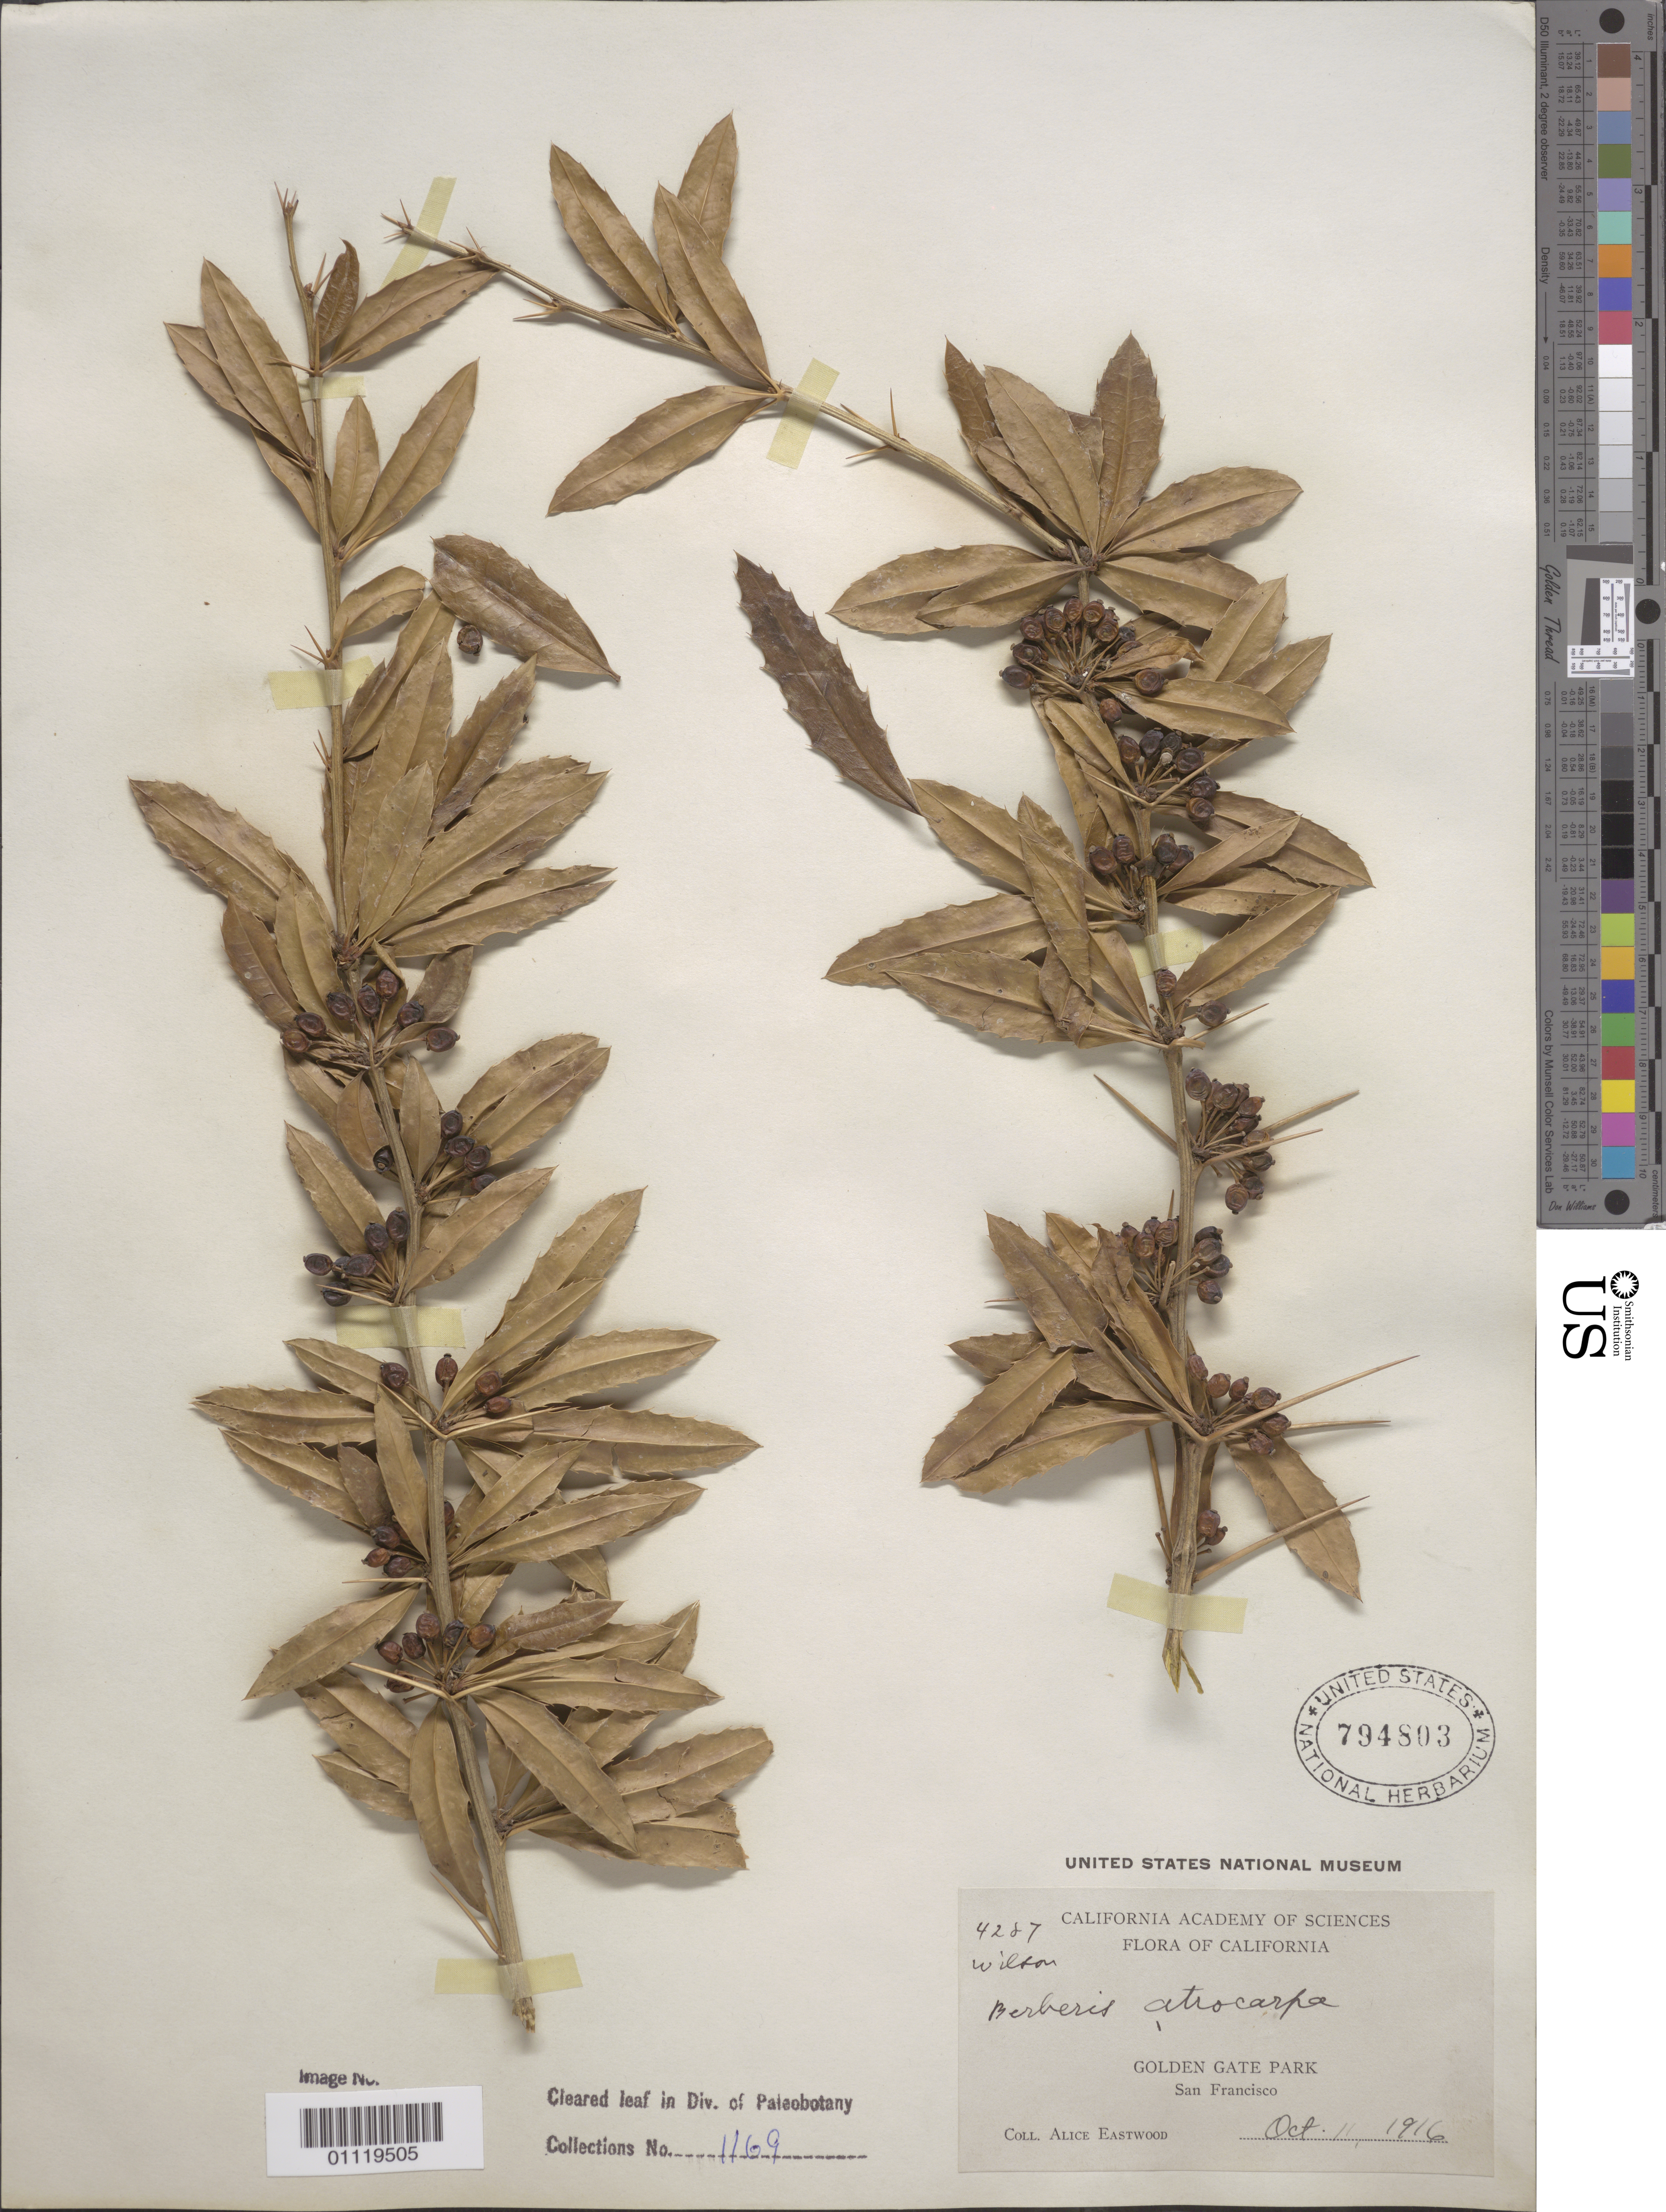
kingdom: Plantae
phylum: Tracheophyta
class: Magnoliopsida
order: Ranunculales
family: Berberidaceae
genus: Berberis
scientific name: Berberis atrocarpa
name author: C.K. Schneid. in Sarg.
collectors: -- Wilson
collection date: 1916-10-11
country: United States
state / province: California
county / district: San Francisco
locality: Golden Gate Park, San Francisco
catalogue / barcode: US 794803